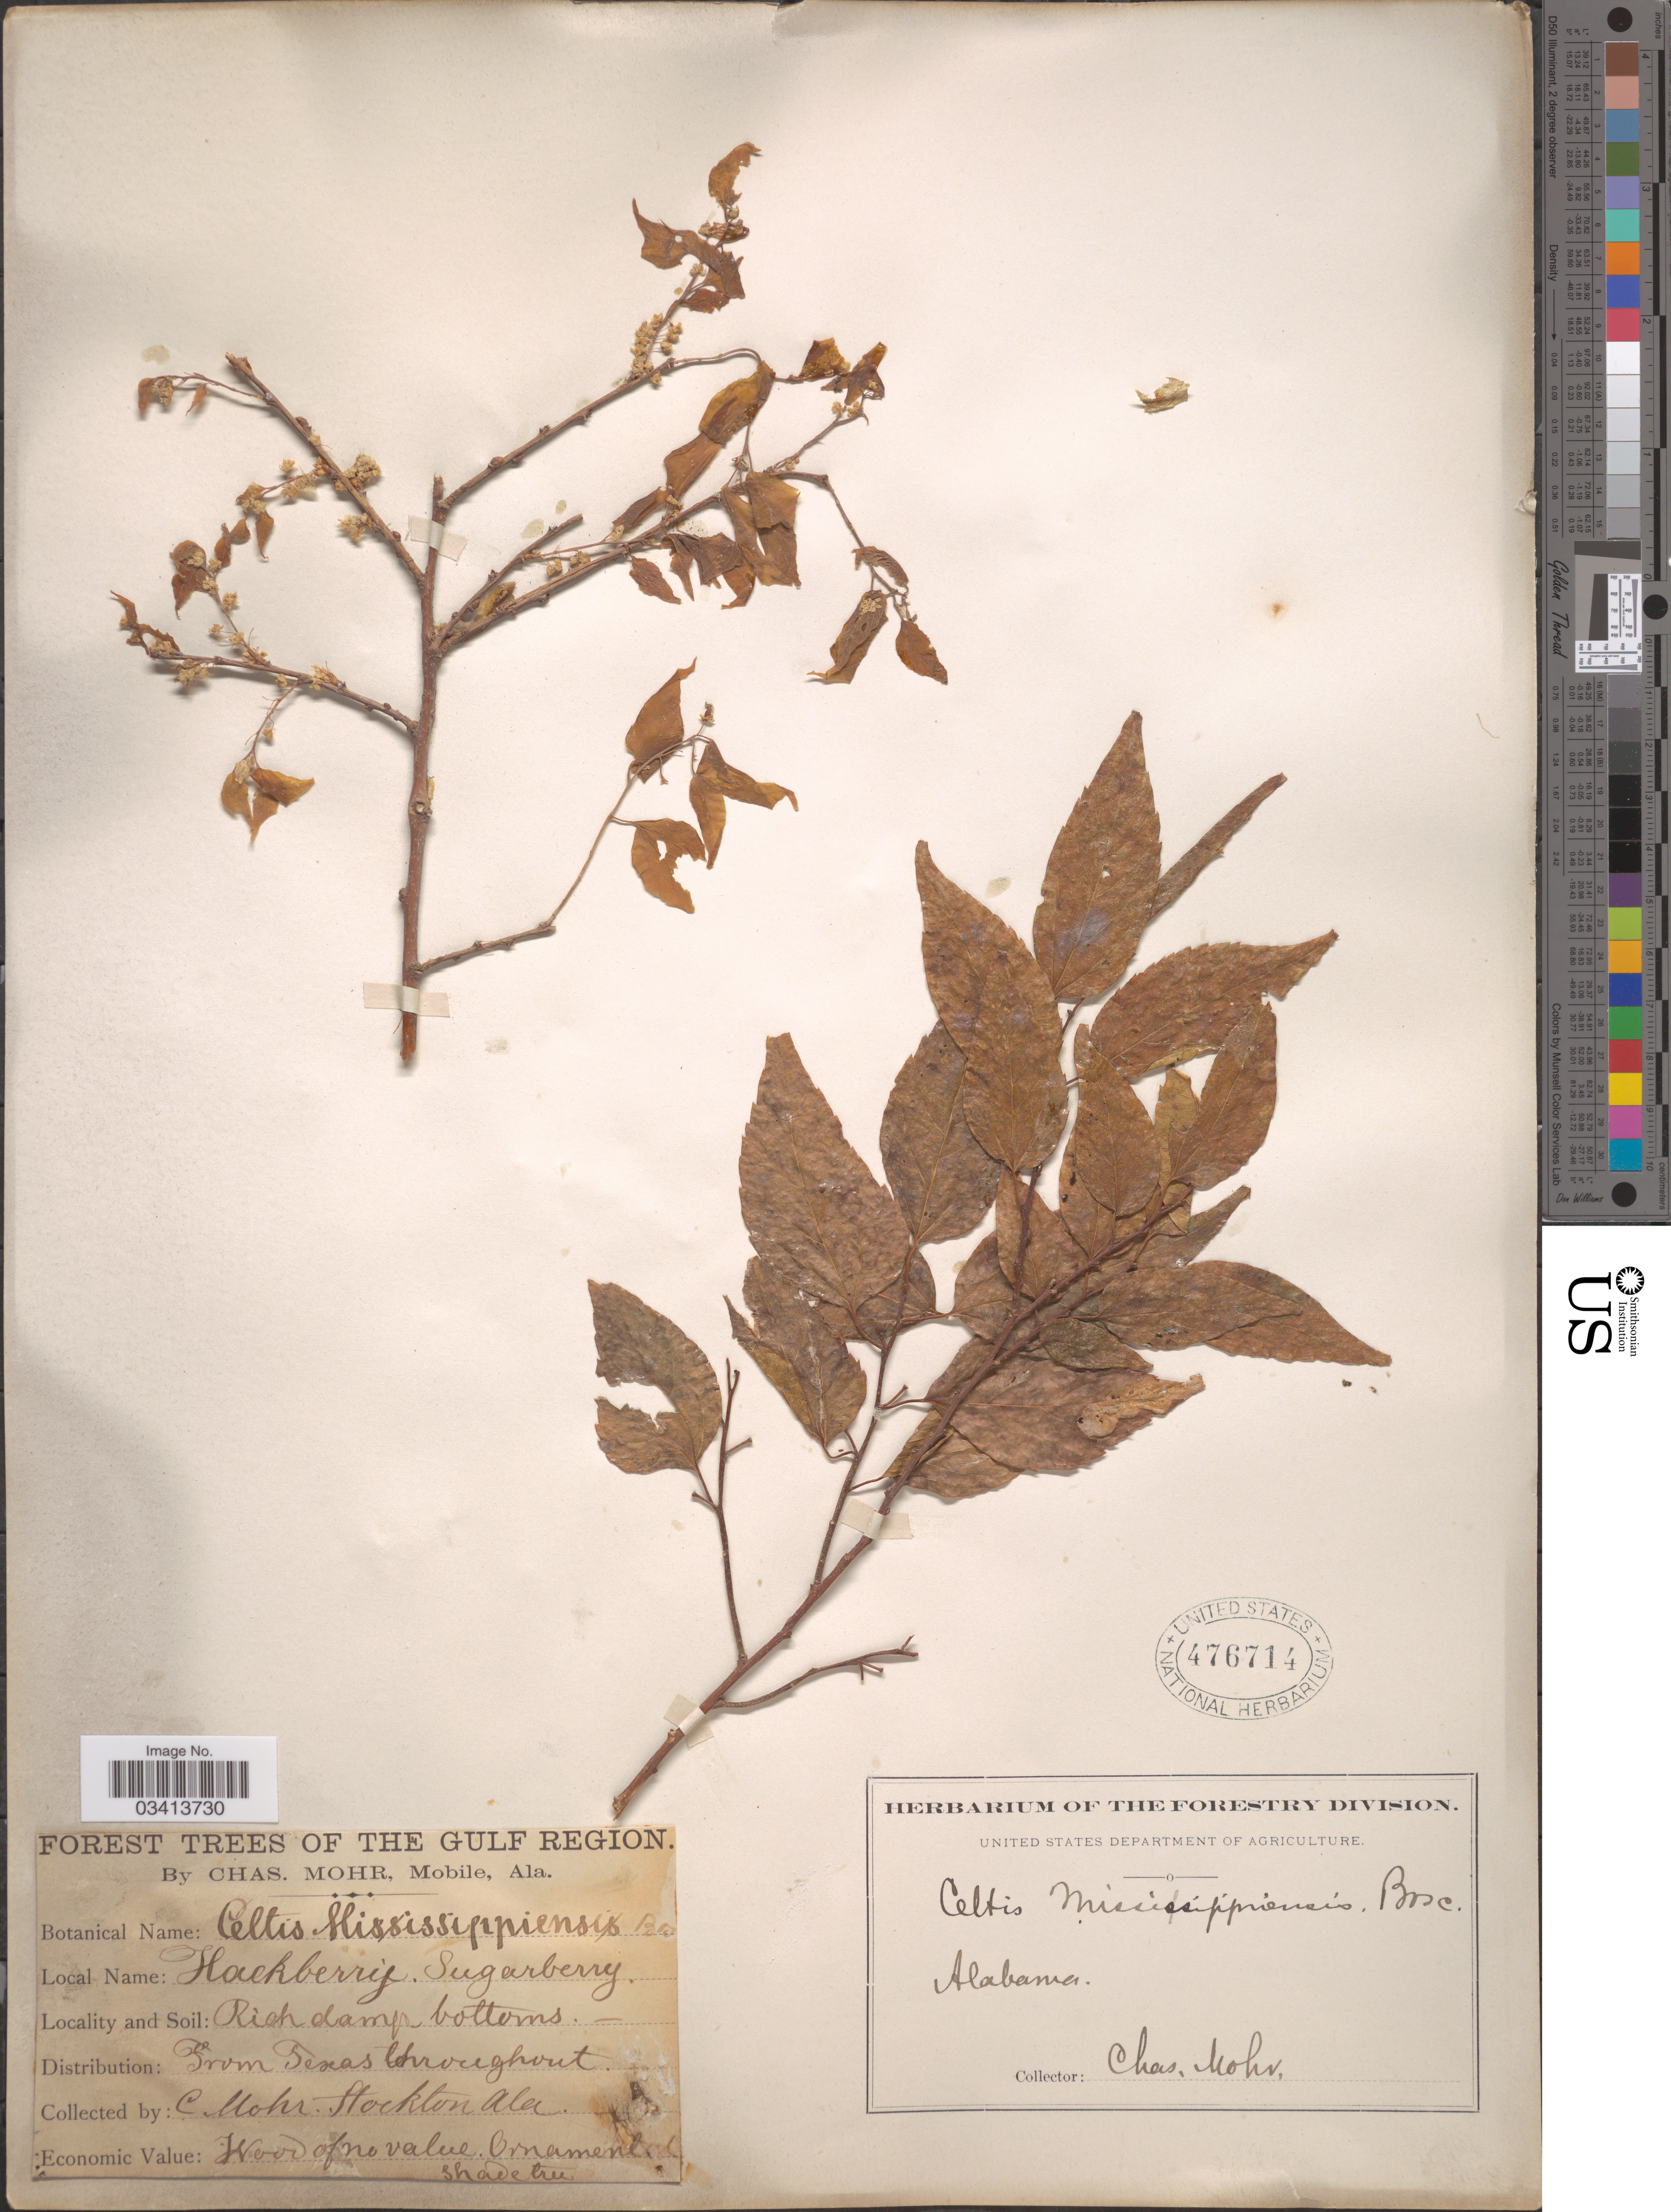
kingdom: Plantae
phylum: Tracheophyta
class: Magnoliopsida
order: Rosales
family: Cannabaceae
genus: Celtis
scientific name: Celtis laevigata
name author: Willd.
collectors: Mohr, C. T. (herbarium)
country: United States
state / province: Alabama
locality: The Gulf Region. From Texas throughout Stockton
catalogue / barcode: US 476714